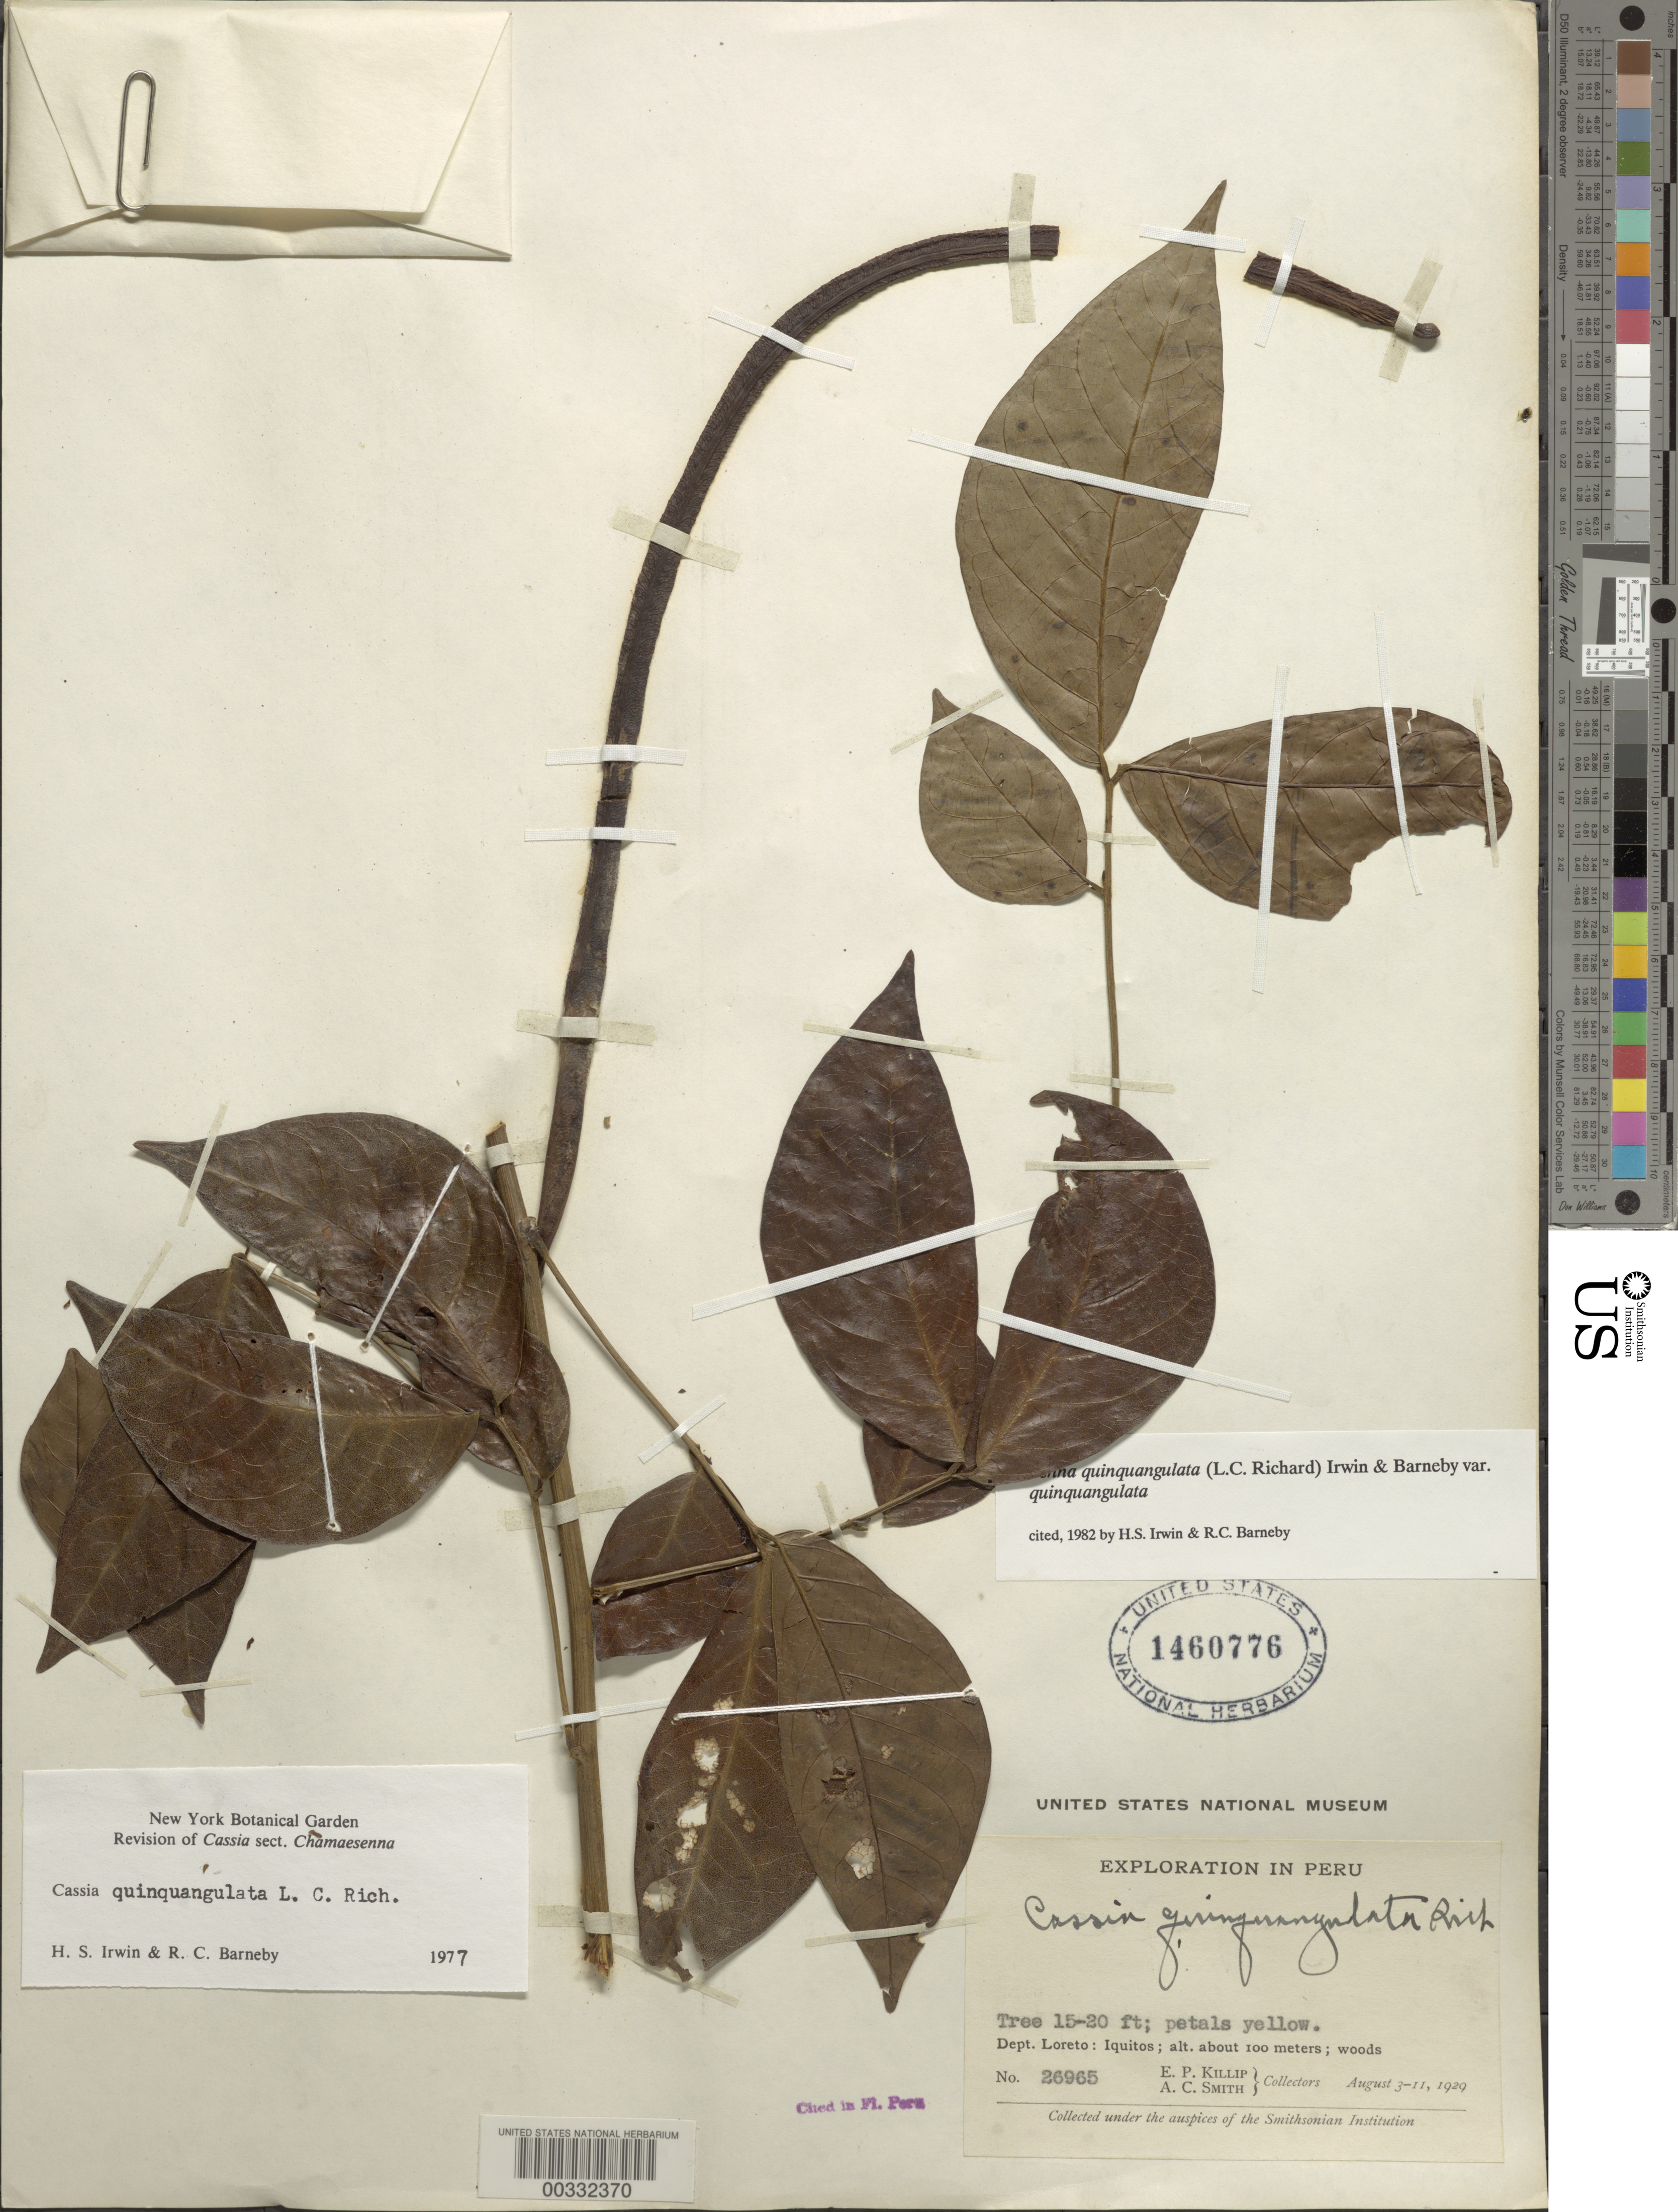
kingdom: Plantae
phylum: Tracheophyta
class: Magnoliopsida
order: Fabales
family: Fabaceae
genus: Senna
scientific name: Senna quinquangulata var. quinquangulata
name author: H.S. Irwin & Barneby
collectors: E. P. Killip & A. C. Smith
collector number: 26965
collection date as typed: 03 Aug 1929 to 11 Aug 1929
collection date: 1929-08-03/1929-08-11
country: Peru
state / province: Loreto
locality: Iquitos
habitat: Woods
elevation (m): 100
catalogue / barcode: US 1460776